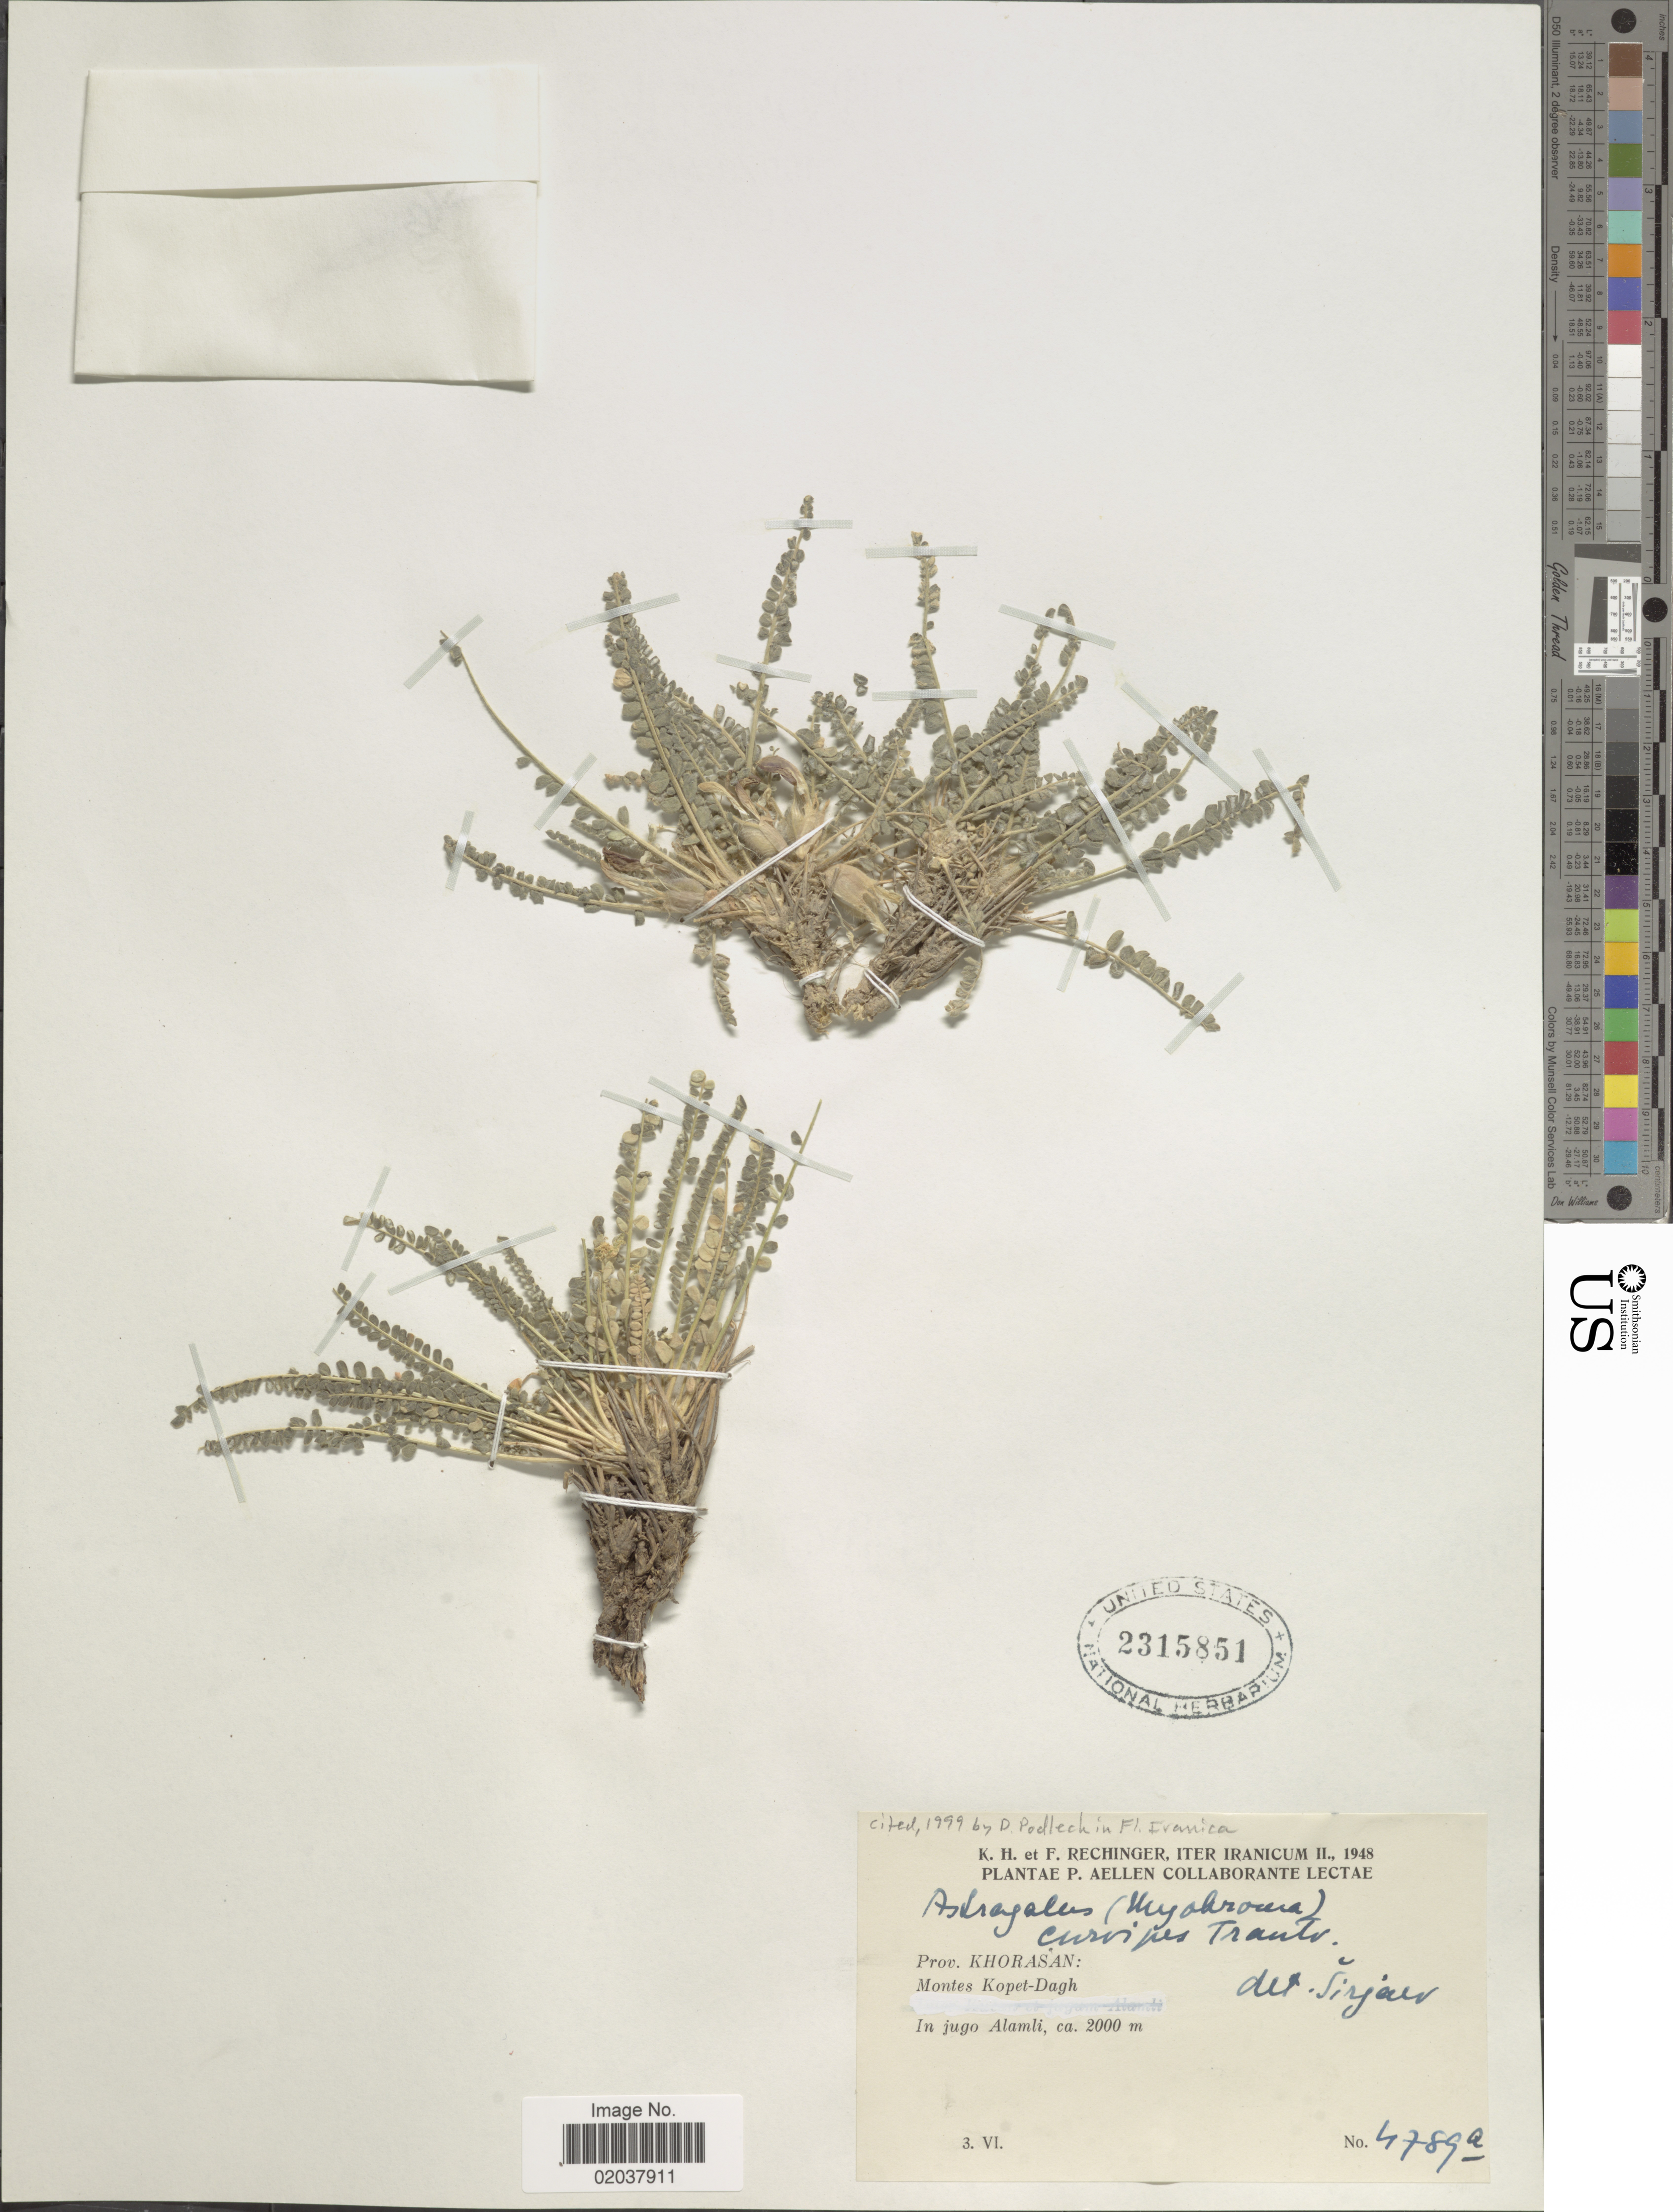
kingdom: Plantae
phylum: Tracheophyta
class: Magnoliopsida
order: Fabales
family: Fabaceae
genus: Astragalus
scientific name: Astragalus curvipes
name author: Trautv.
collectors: K. H. Rechinger & F. Rechinger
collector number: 4789a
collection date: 1948-06-03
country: Iran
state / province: Khorasan [obsolete]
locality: Prov. Khorasan: Montes Kopet-Dagh. In jugo Alamli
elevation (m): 2000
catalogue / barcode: US 2315851